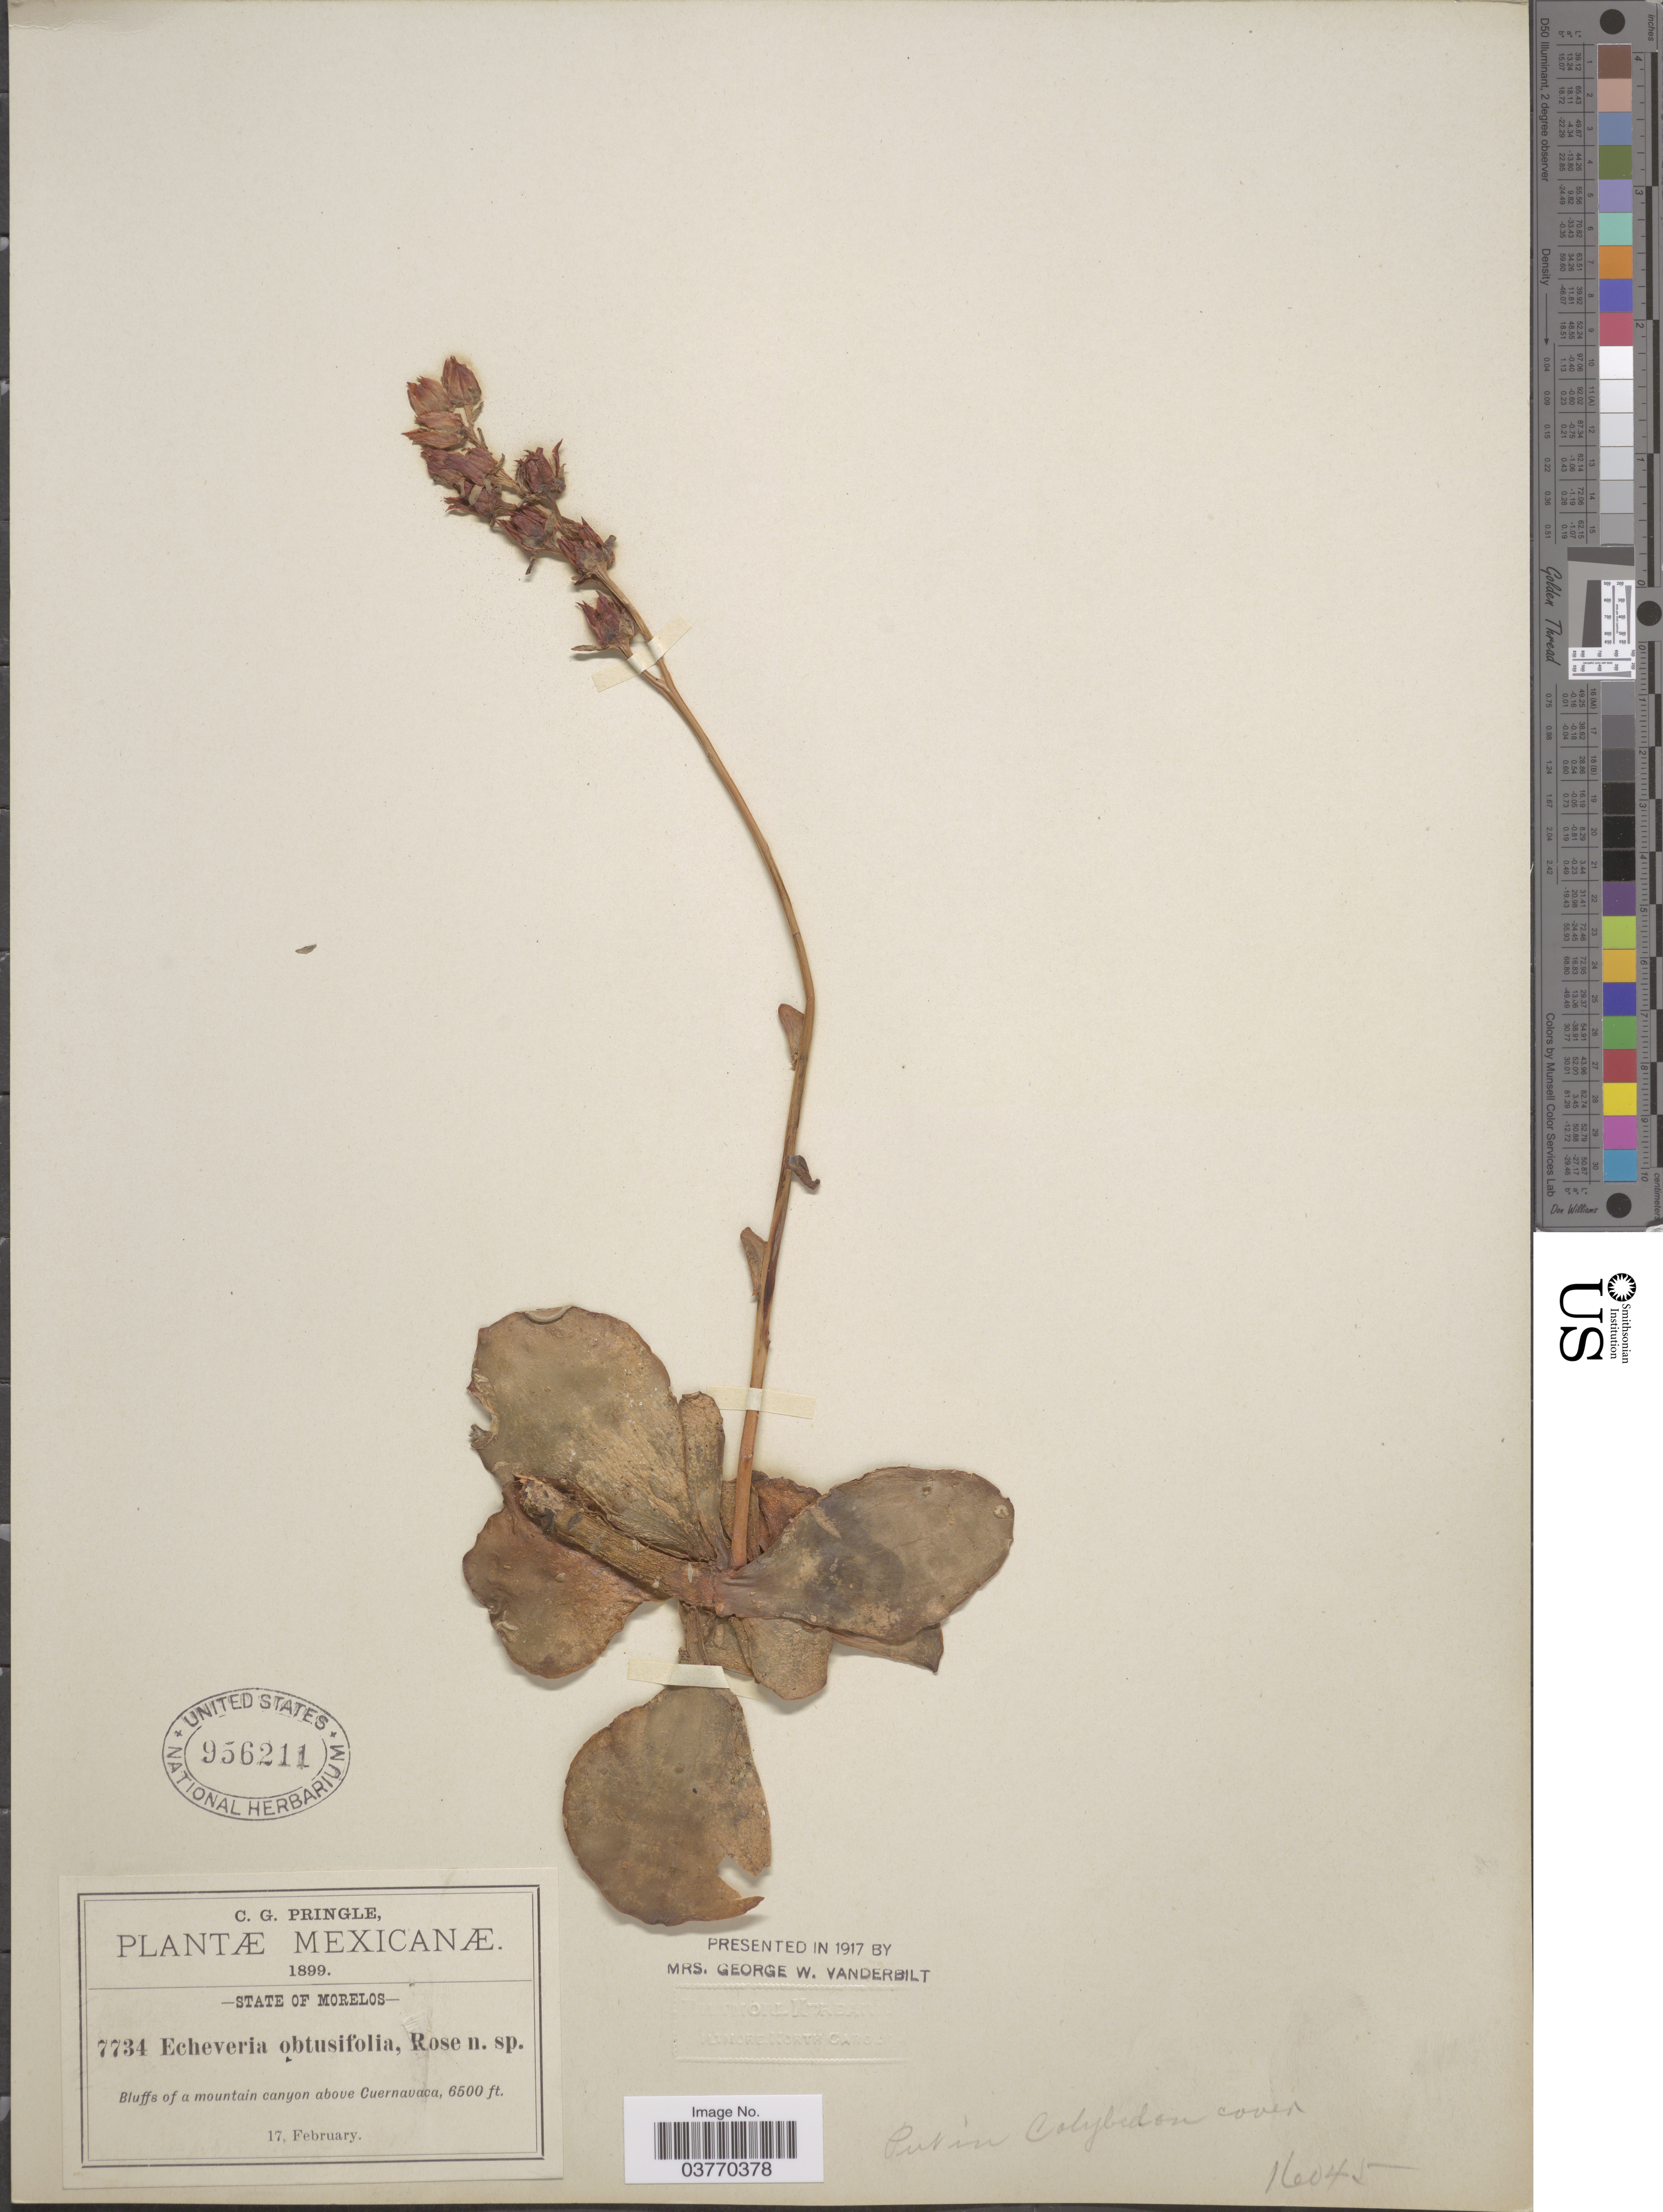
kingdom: Plantae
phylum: Tracheophyta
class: Magnoliopsida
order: Saxifragales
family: Crassulaceae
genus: Echeveria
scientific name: Echeveria obtusifolia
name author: Rose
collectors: C. G. Pringle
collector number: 7734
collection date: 1899-02-17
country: Mexico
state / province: Morelos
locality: Bluffs of a mountain canyon above Cuernavaca.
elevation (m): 1981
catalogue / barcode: US 956211